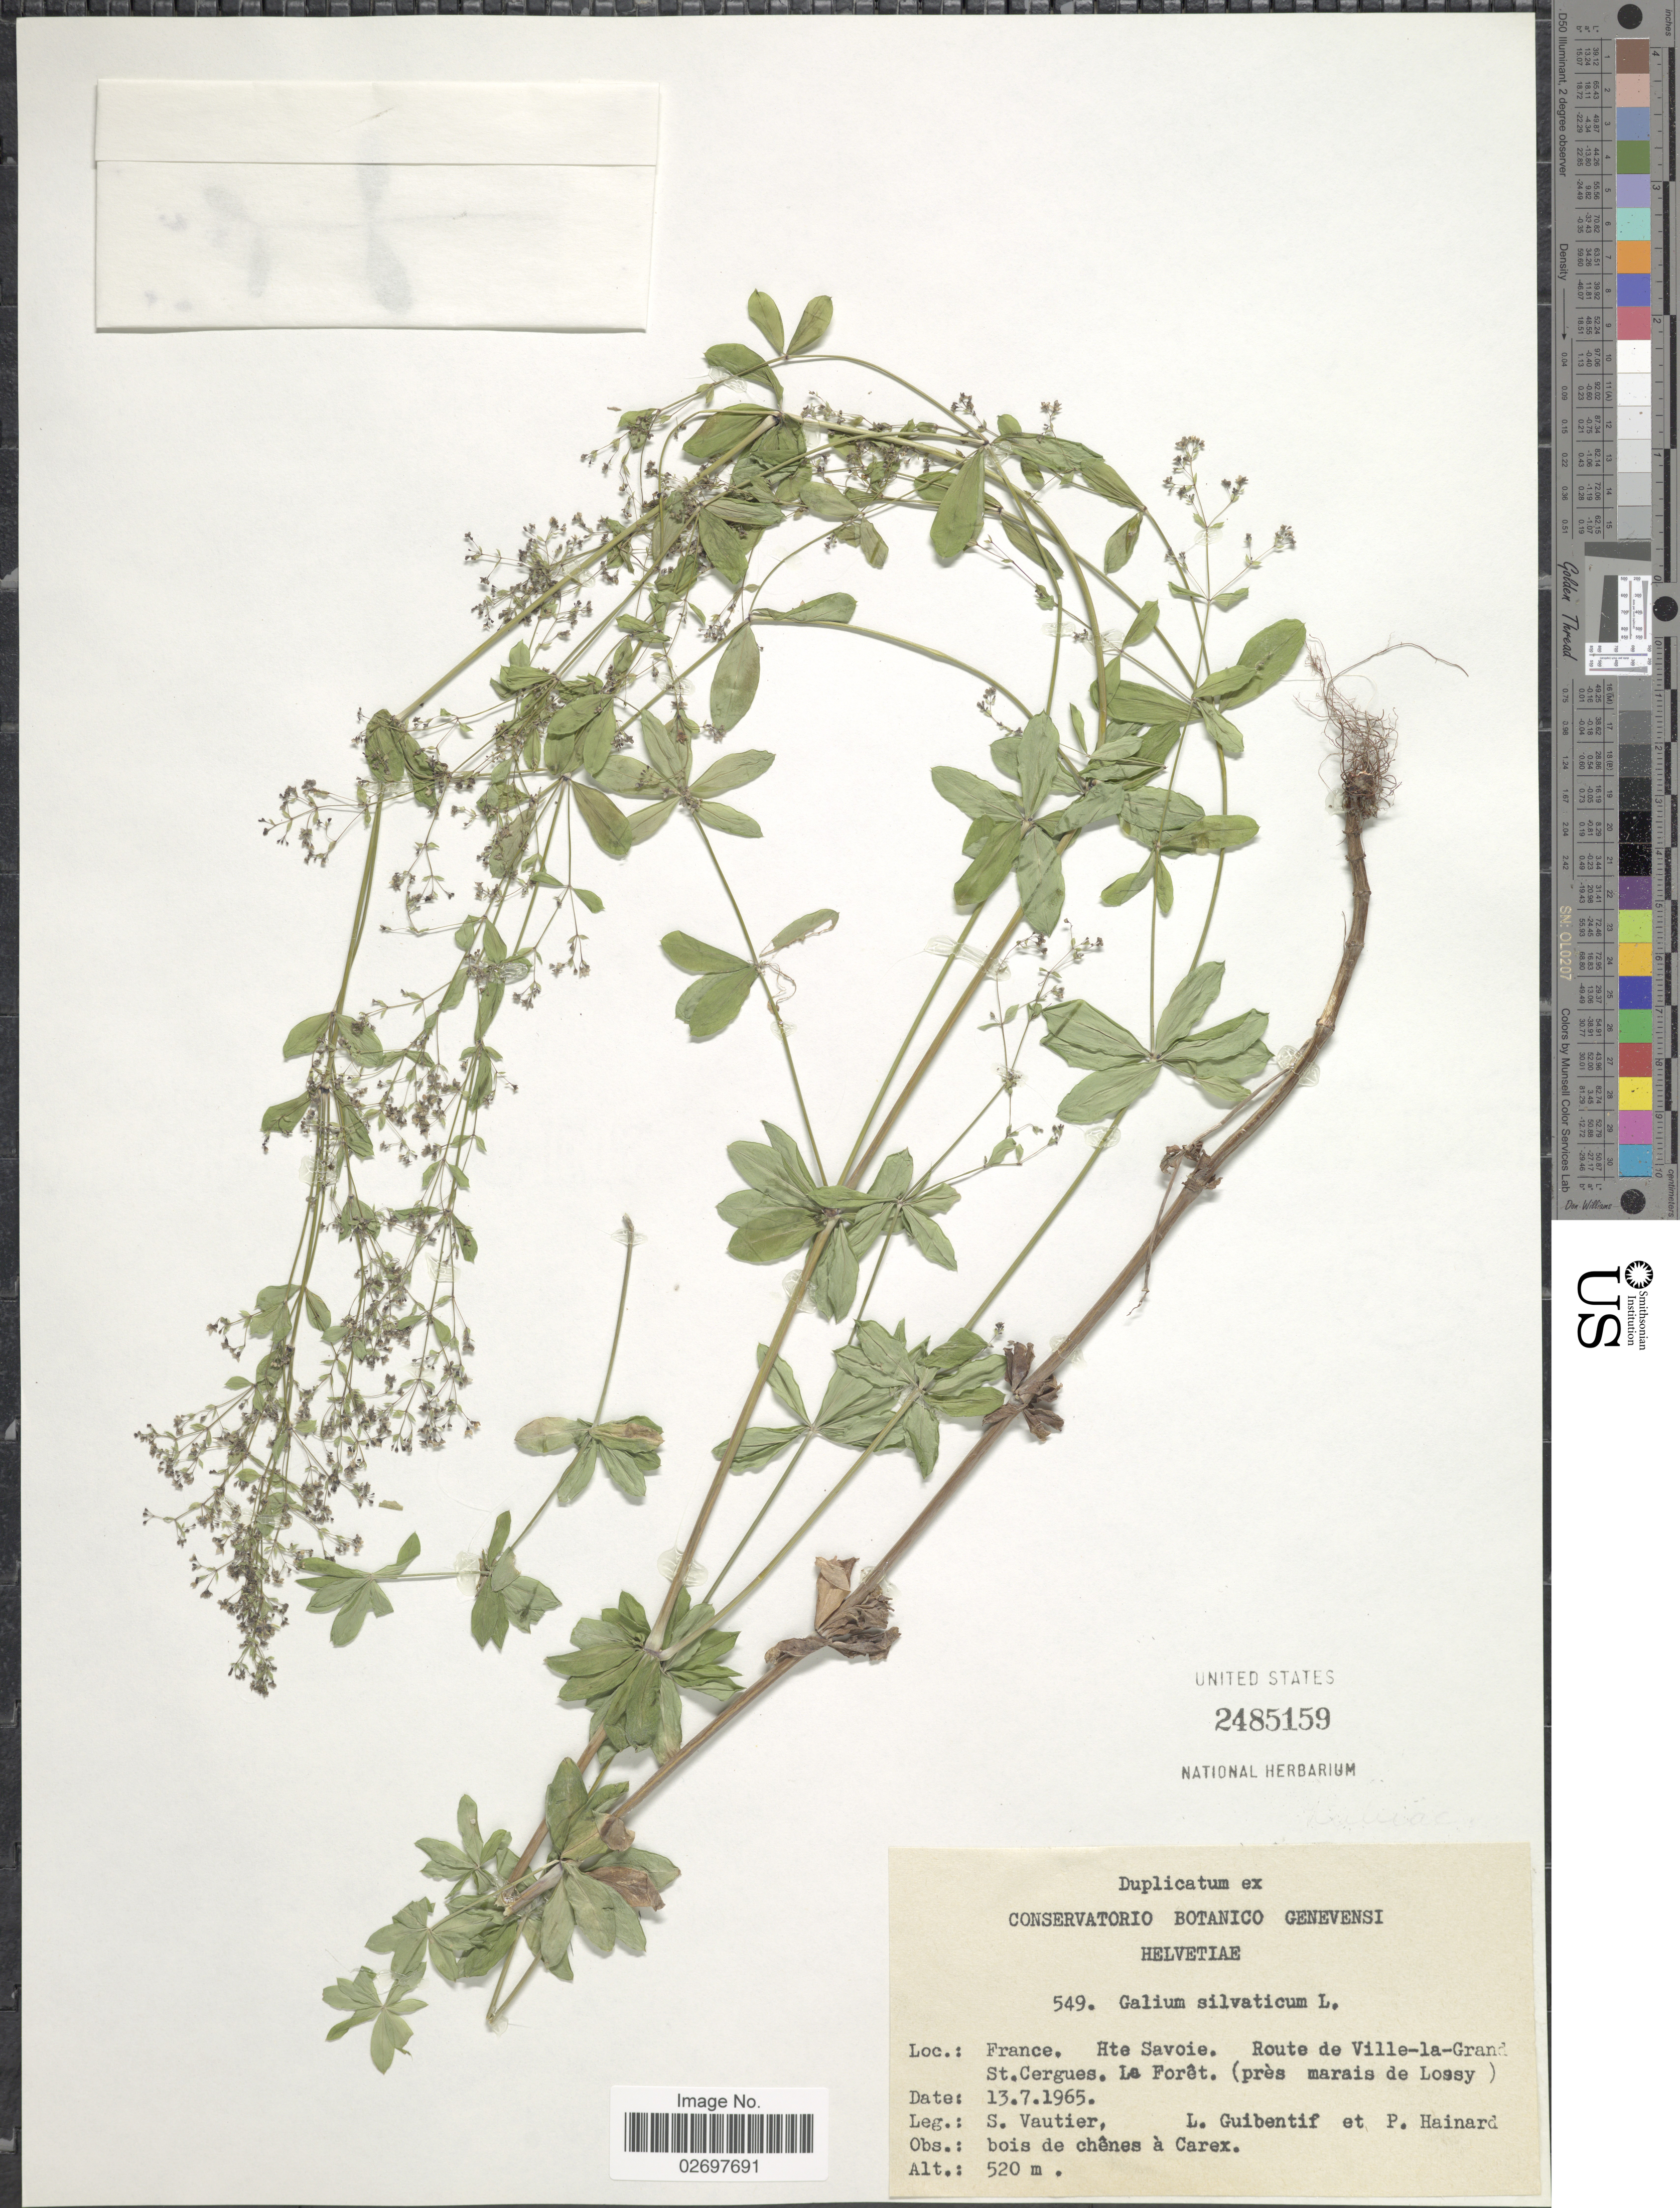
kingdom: Plantae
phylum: Tracheophyta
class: Magnoliopsida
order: Gentianales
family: Rubiaceae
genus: Galium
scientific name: Galium silvaticum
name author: L.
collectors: S. Vautier, Guibentif, L. & P. Hainard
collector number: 549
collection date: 1965-07-13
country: France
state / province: Auvergne-Rhône-Alpes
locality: Hte Savoie, Route de Ville-la-Grand St. Cergues, La Foret, (pres marais de Lossy)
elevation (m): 520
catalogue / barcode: US 2485159